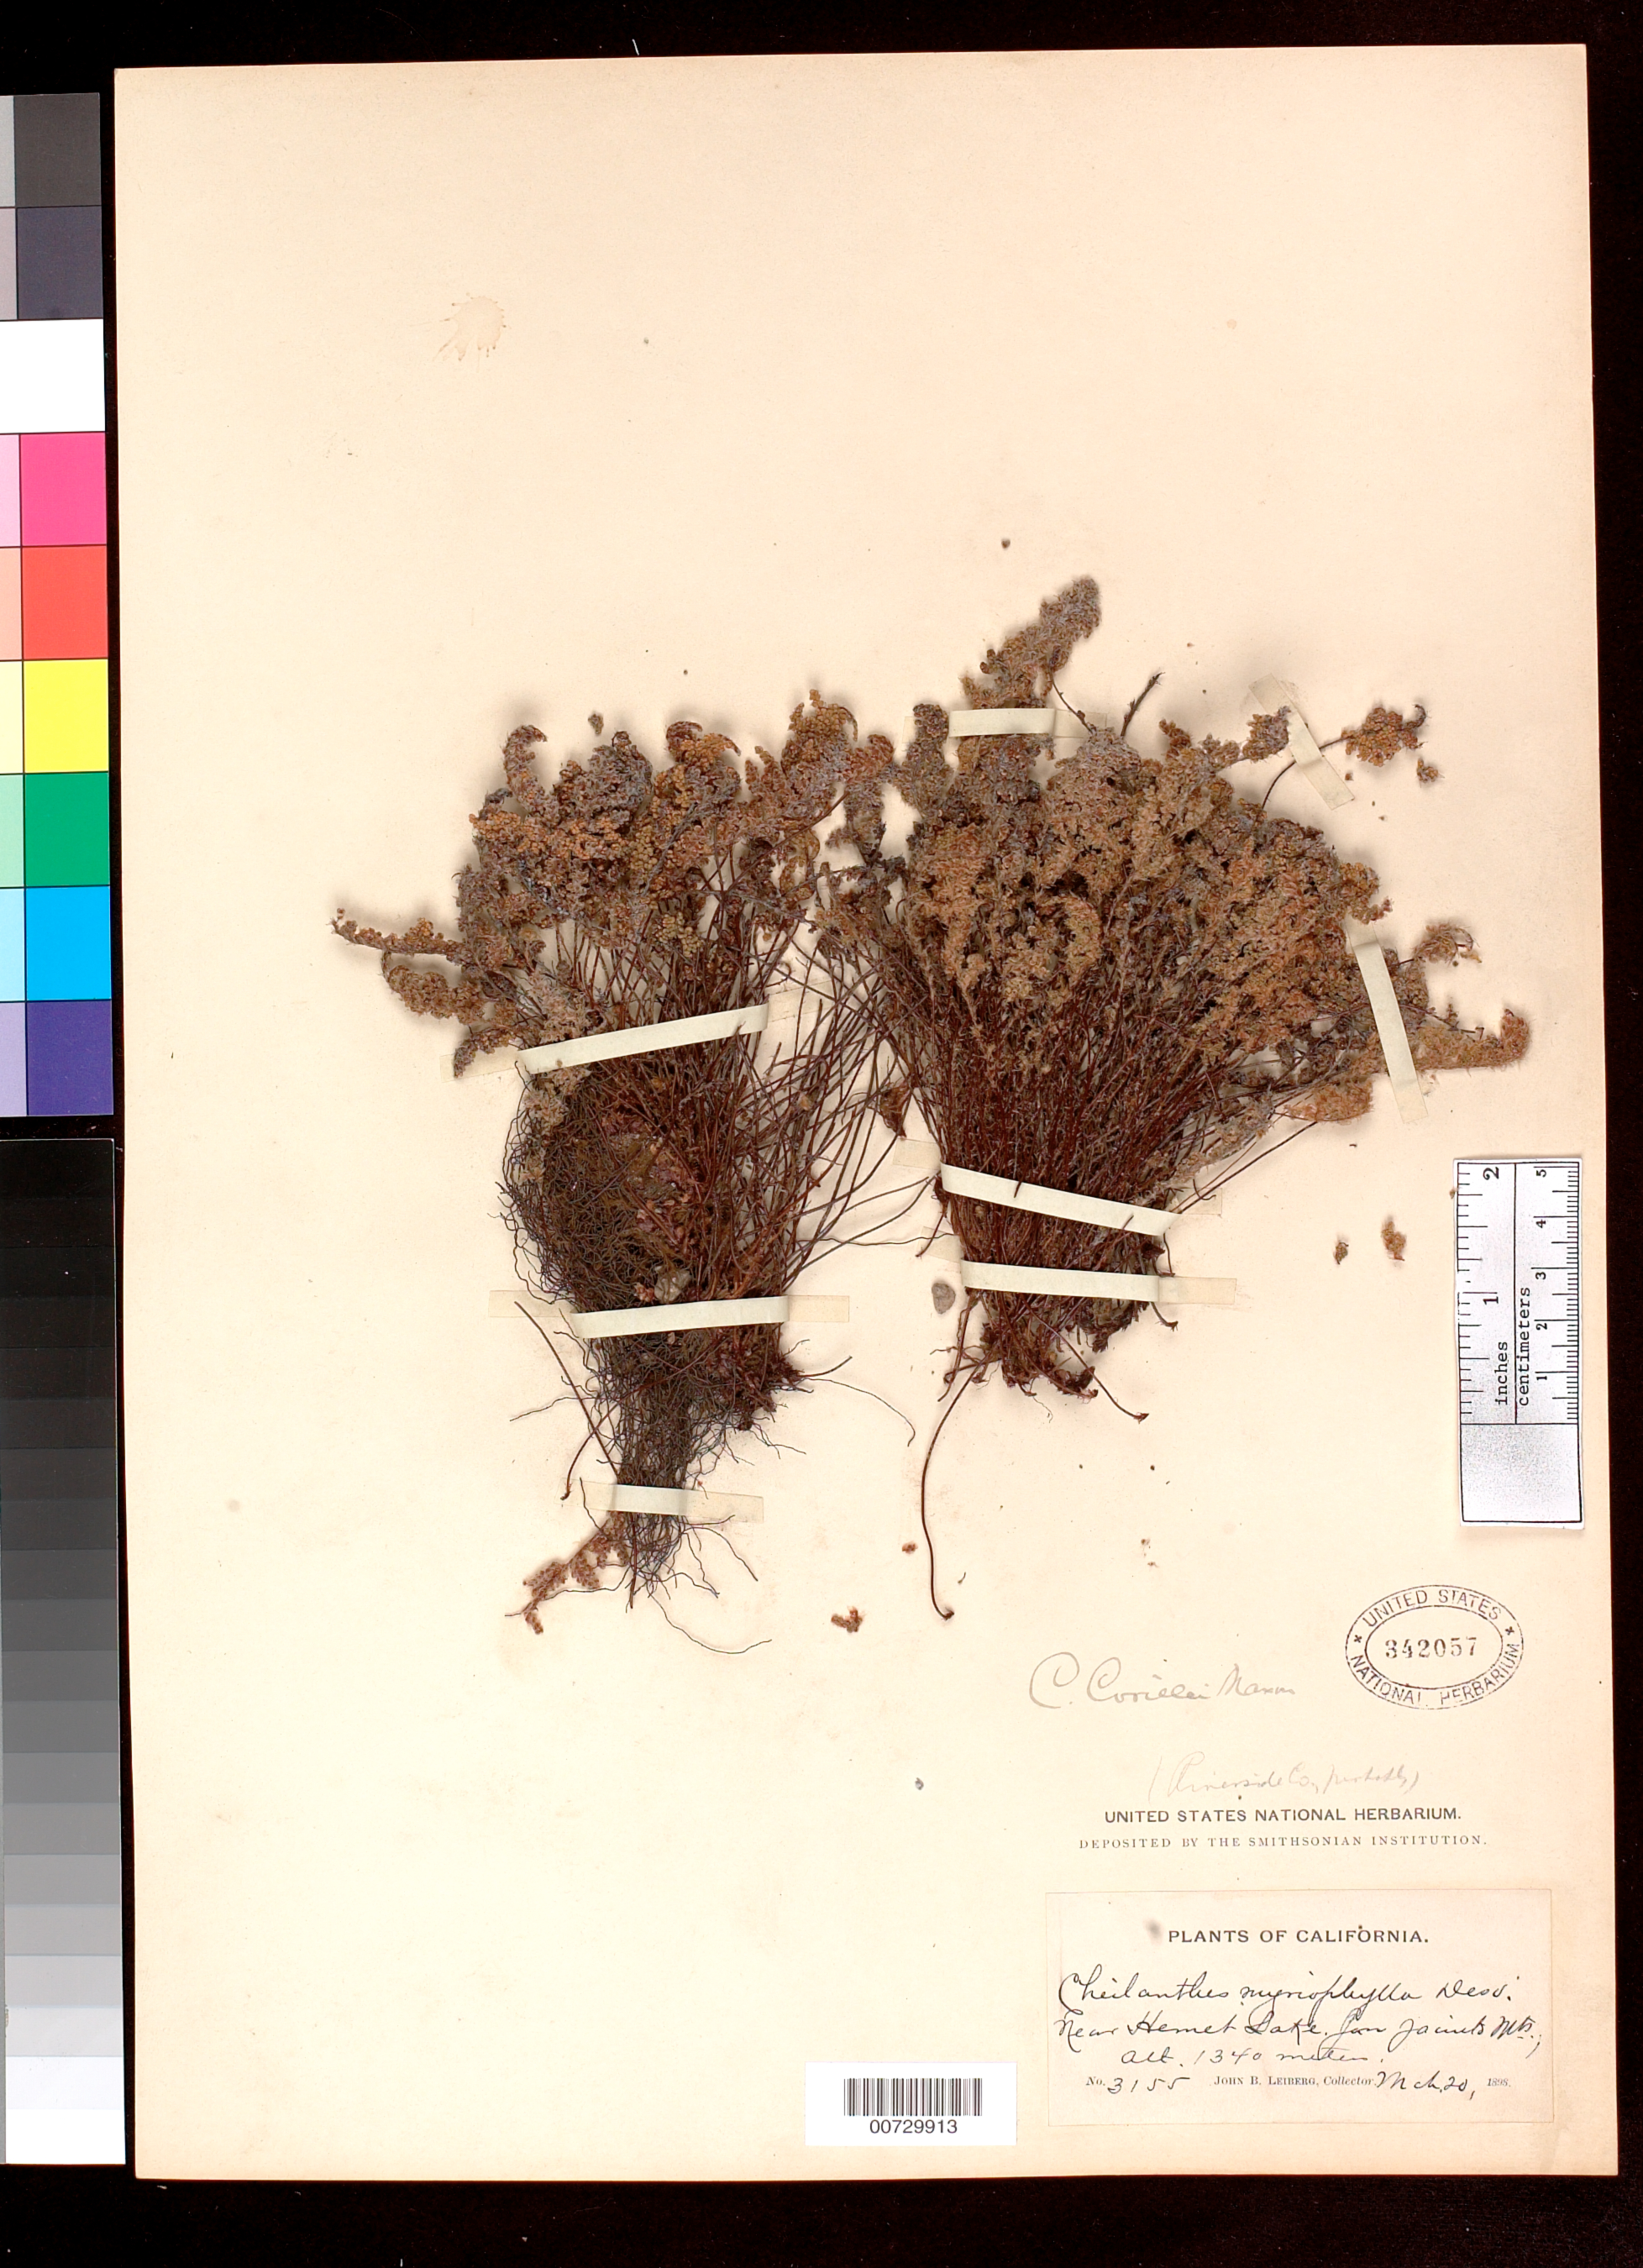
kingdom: Plantae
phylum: Tracheophyta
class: Polypodiopsida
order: Polypodiales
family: Pteridaceae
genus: Myriopteris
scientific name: Myriopteris covillei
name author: (Maxon) Á. Löve & D. Löve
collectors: J. Leiberg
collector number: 3155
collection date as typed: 20 Mar 1898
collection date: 1898-03-20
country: United States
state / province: California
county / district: Riverside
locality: Near Hemet Lake. San Jacinto Mts.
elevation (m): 408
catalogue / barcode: US 342057